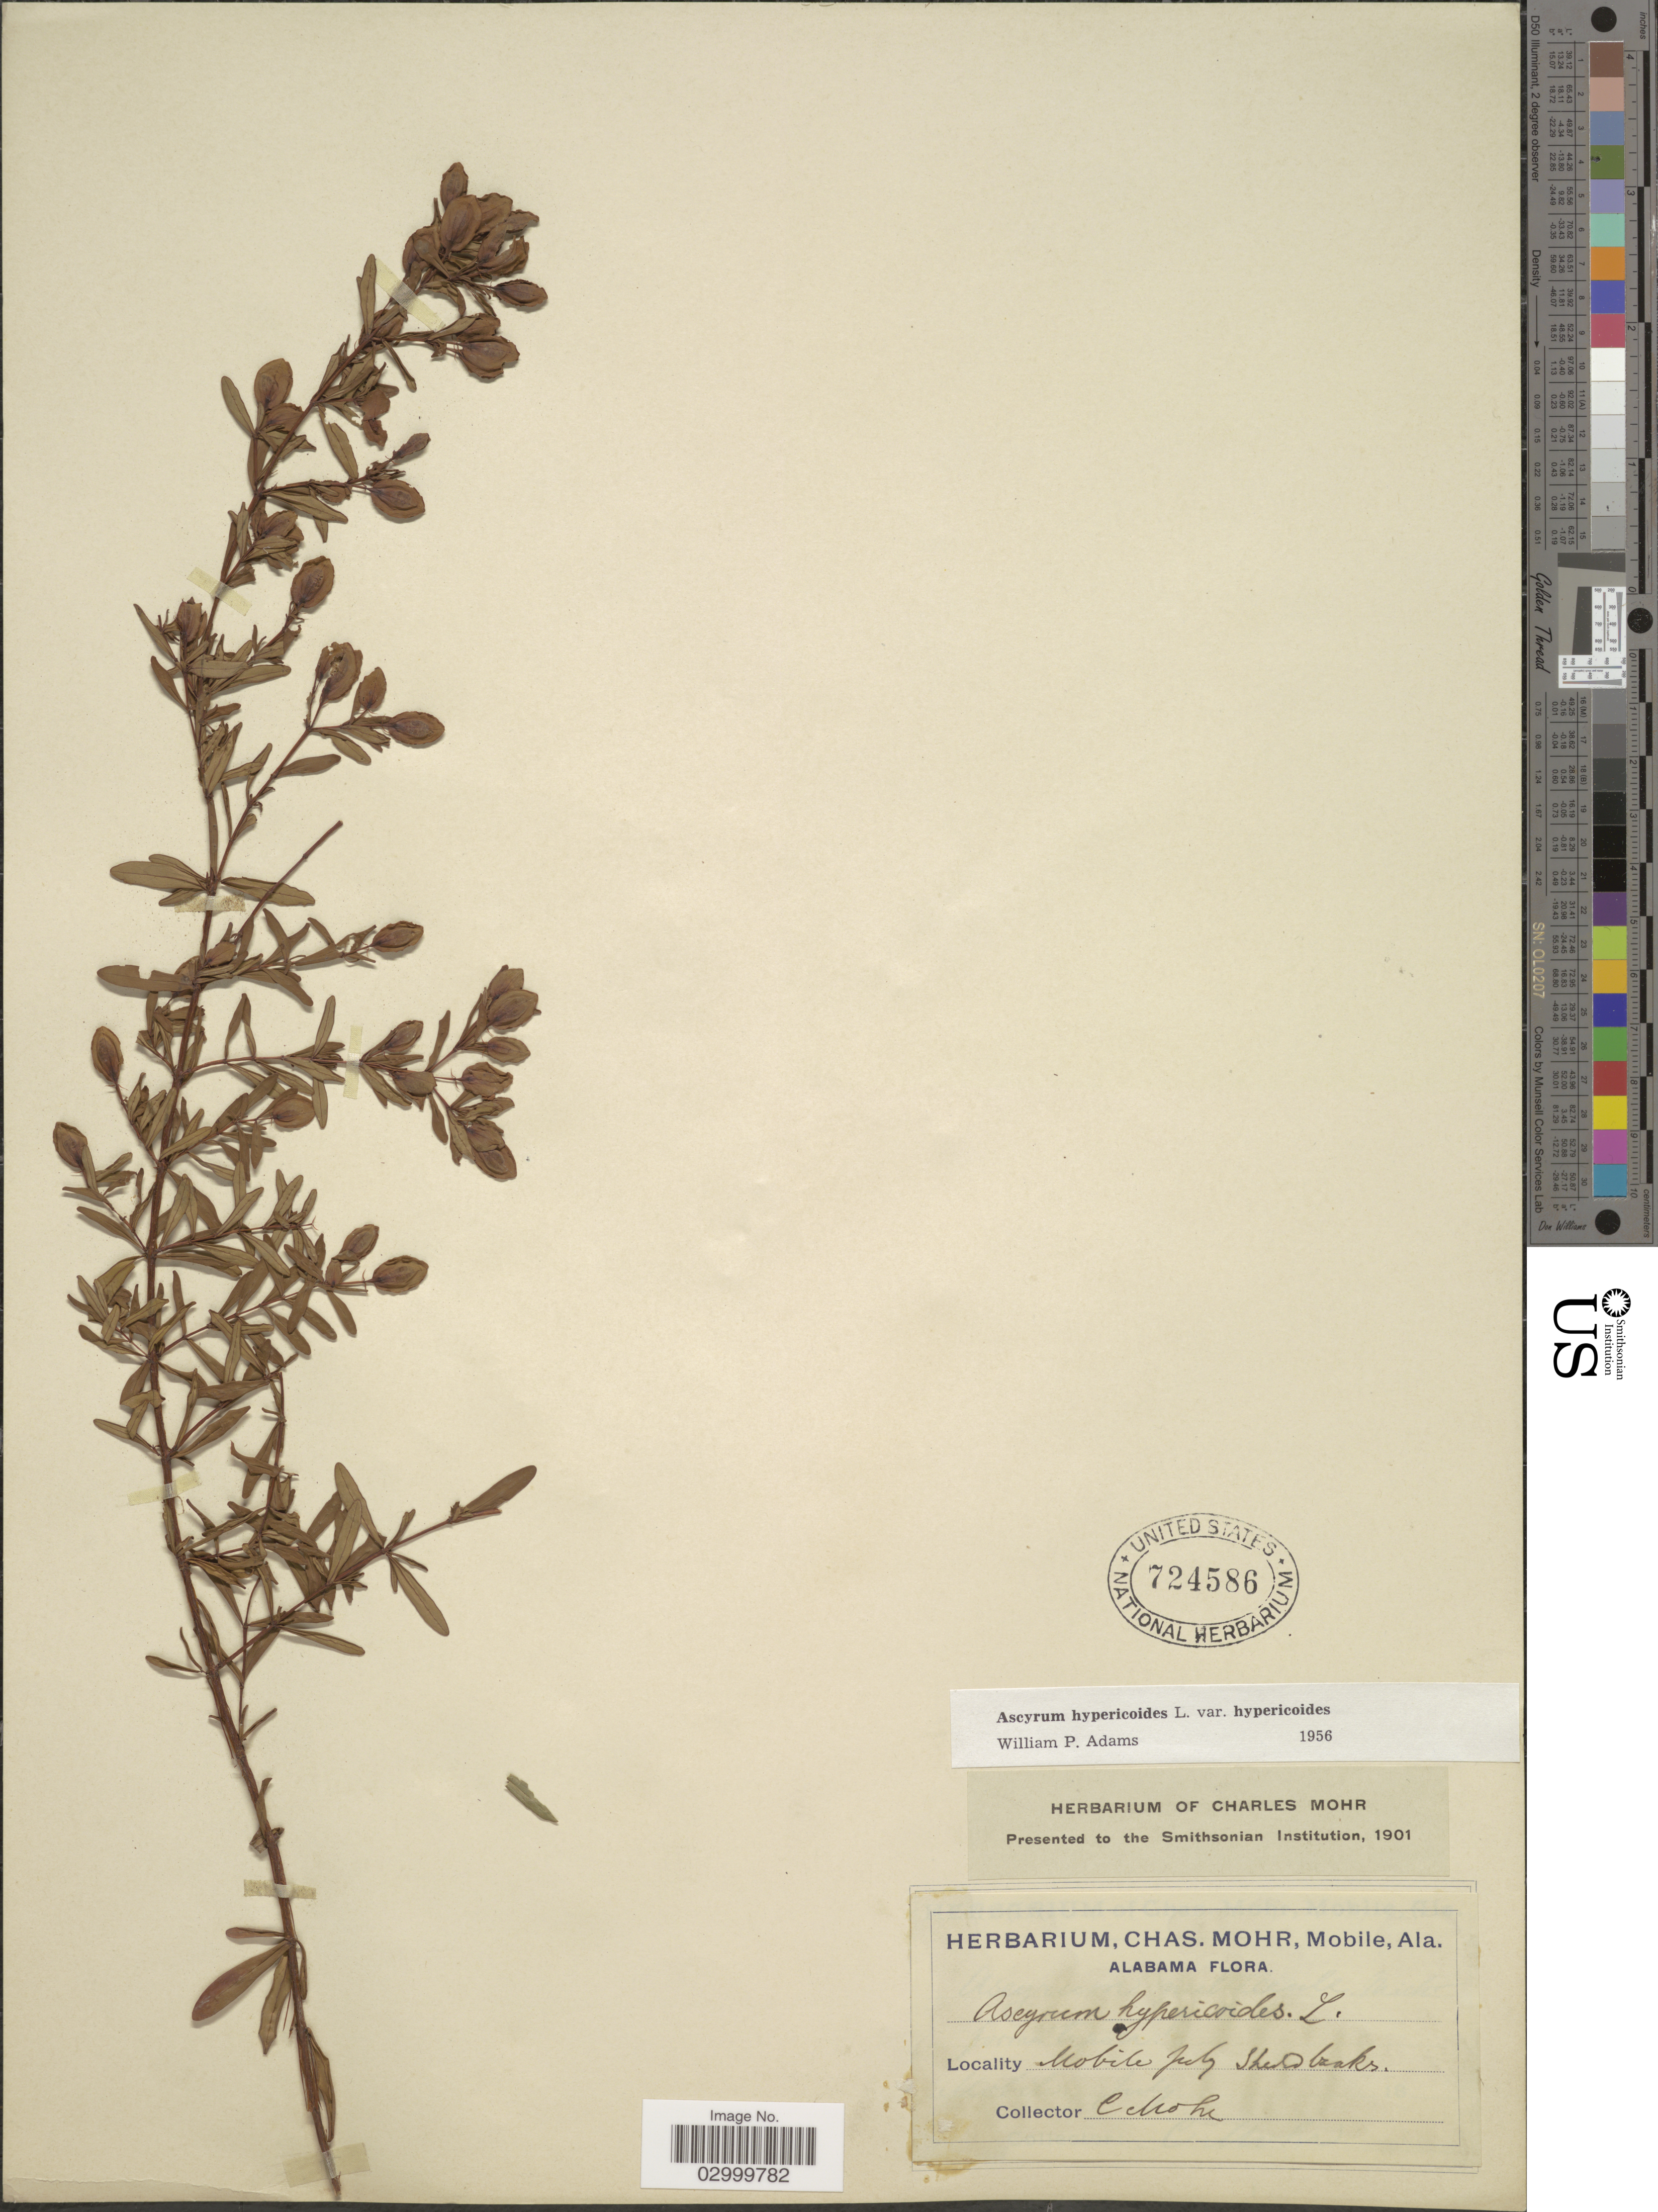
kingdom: Plantae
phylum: Tracheophyta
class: Magnoliopsida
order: Malpighiales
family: Hypericaceae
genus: Hypericum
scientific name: Hypericum hypericoides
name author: (L.) Crantz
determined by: Strong, Mark T., (BOT), Smithsonian Institution - National Museum of Natural History (UNITED STATES)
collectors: C. T. Mohr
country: United States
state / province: Alabama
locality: Mobile.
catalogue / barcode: US 724586